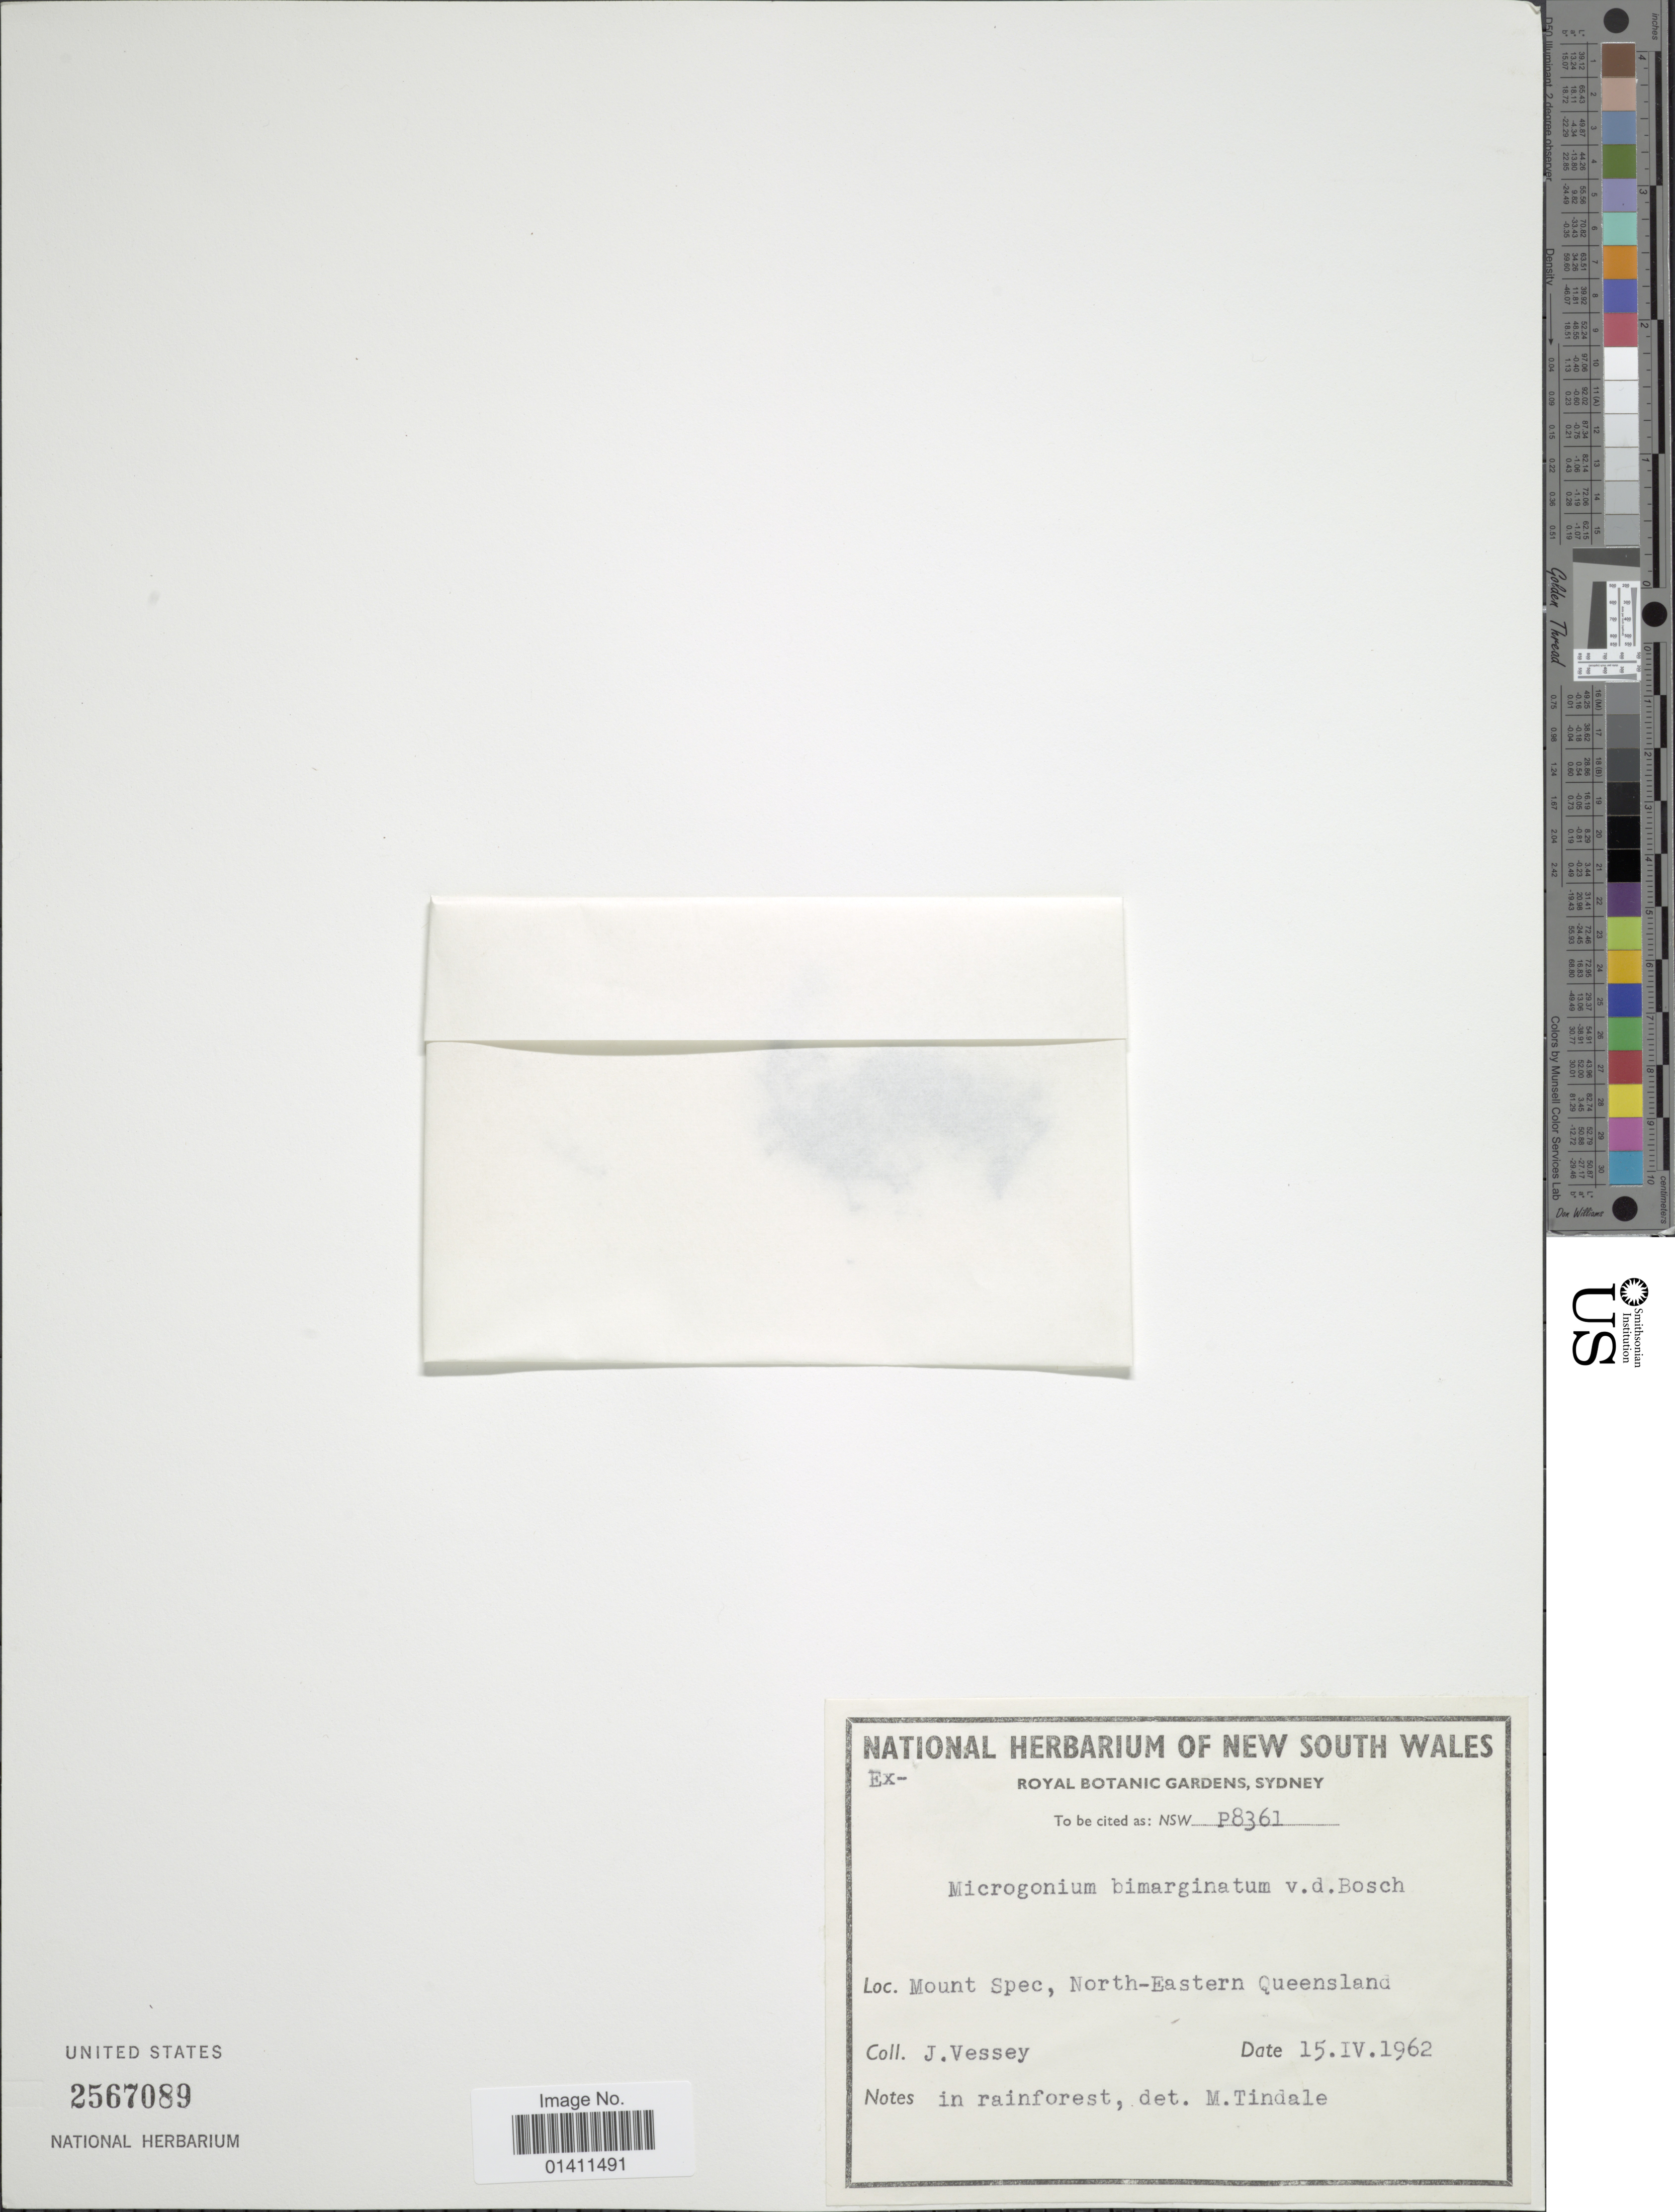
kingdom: Plantae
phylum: Tracheophyta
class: Polypodiopsida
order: Hymenophyllales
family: Hymenophyllaceae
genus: Didymoglossum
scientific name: Didymoglossum bimarginatum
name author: (Bosch) Ebihara & K. Iwats.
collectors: J. Vessey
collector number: P8361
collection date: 1962-04-15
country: Australia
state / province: Queensland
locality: NSW. Mount Spec, North-Eastern Queensland.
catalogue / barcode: US 2567089